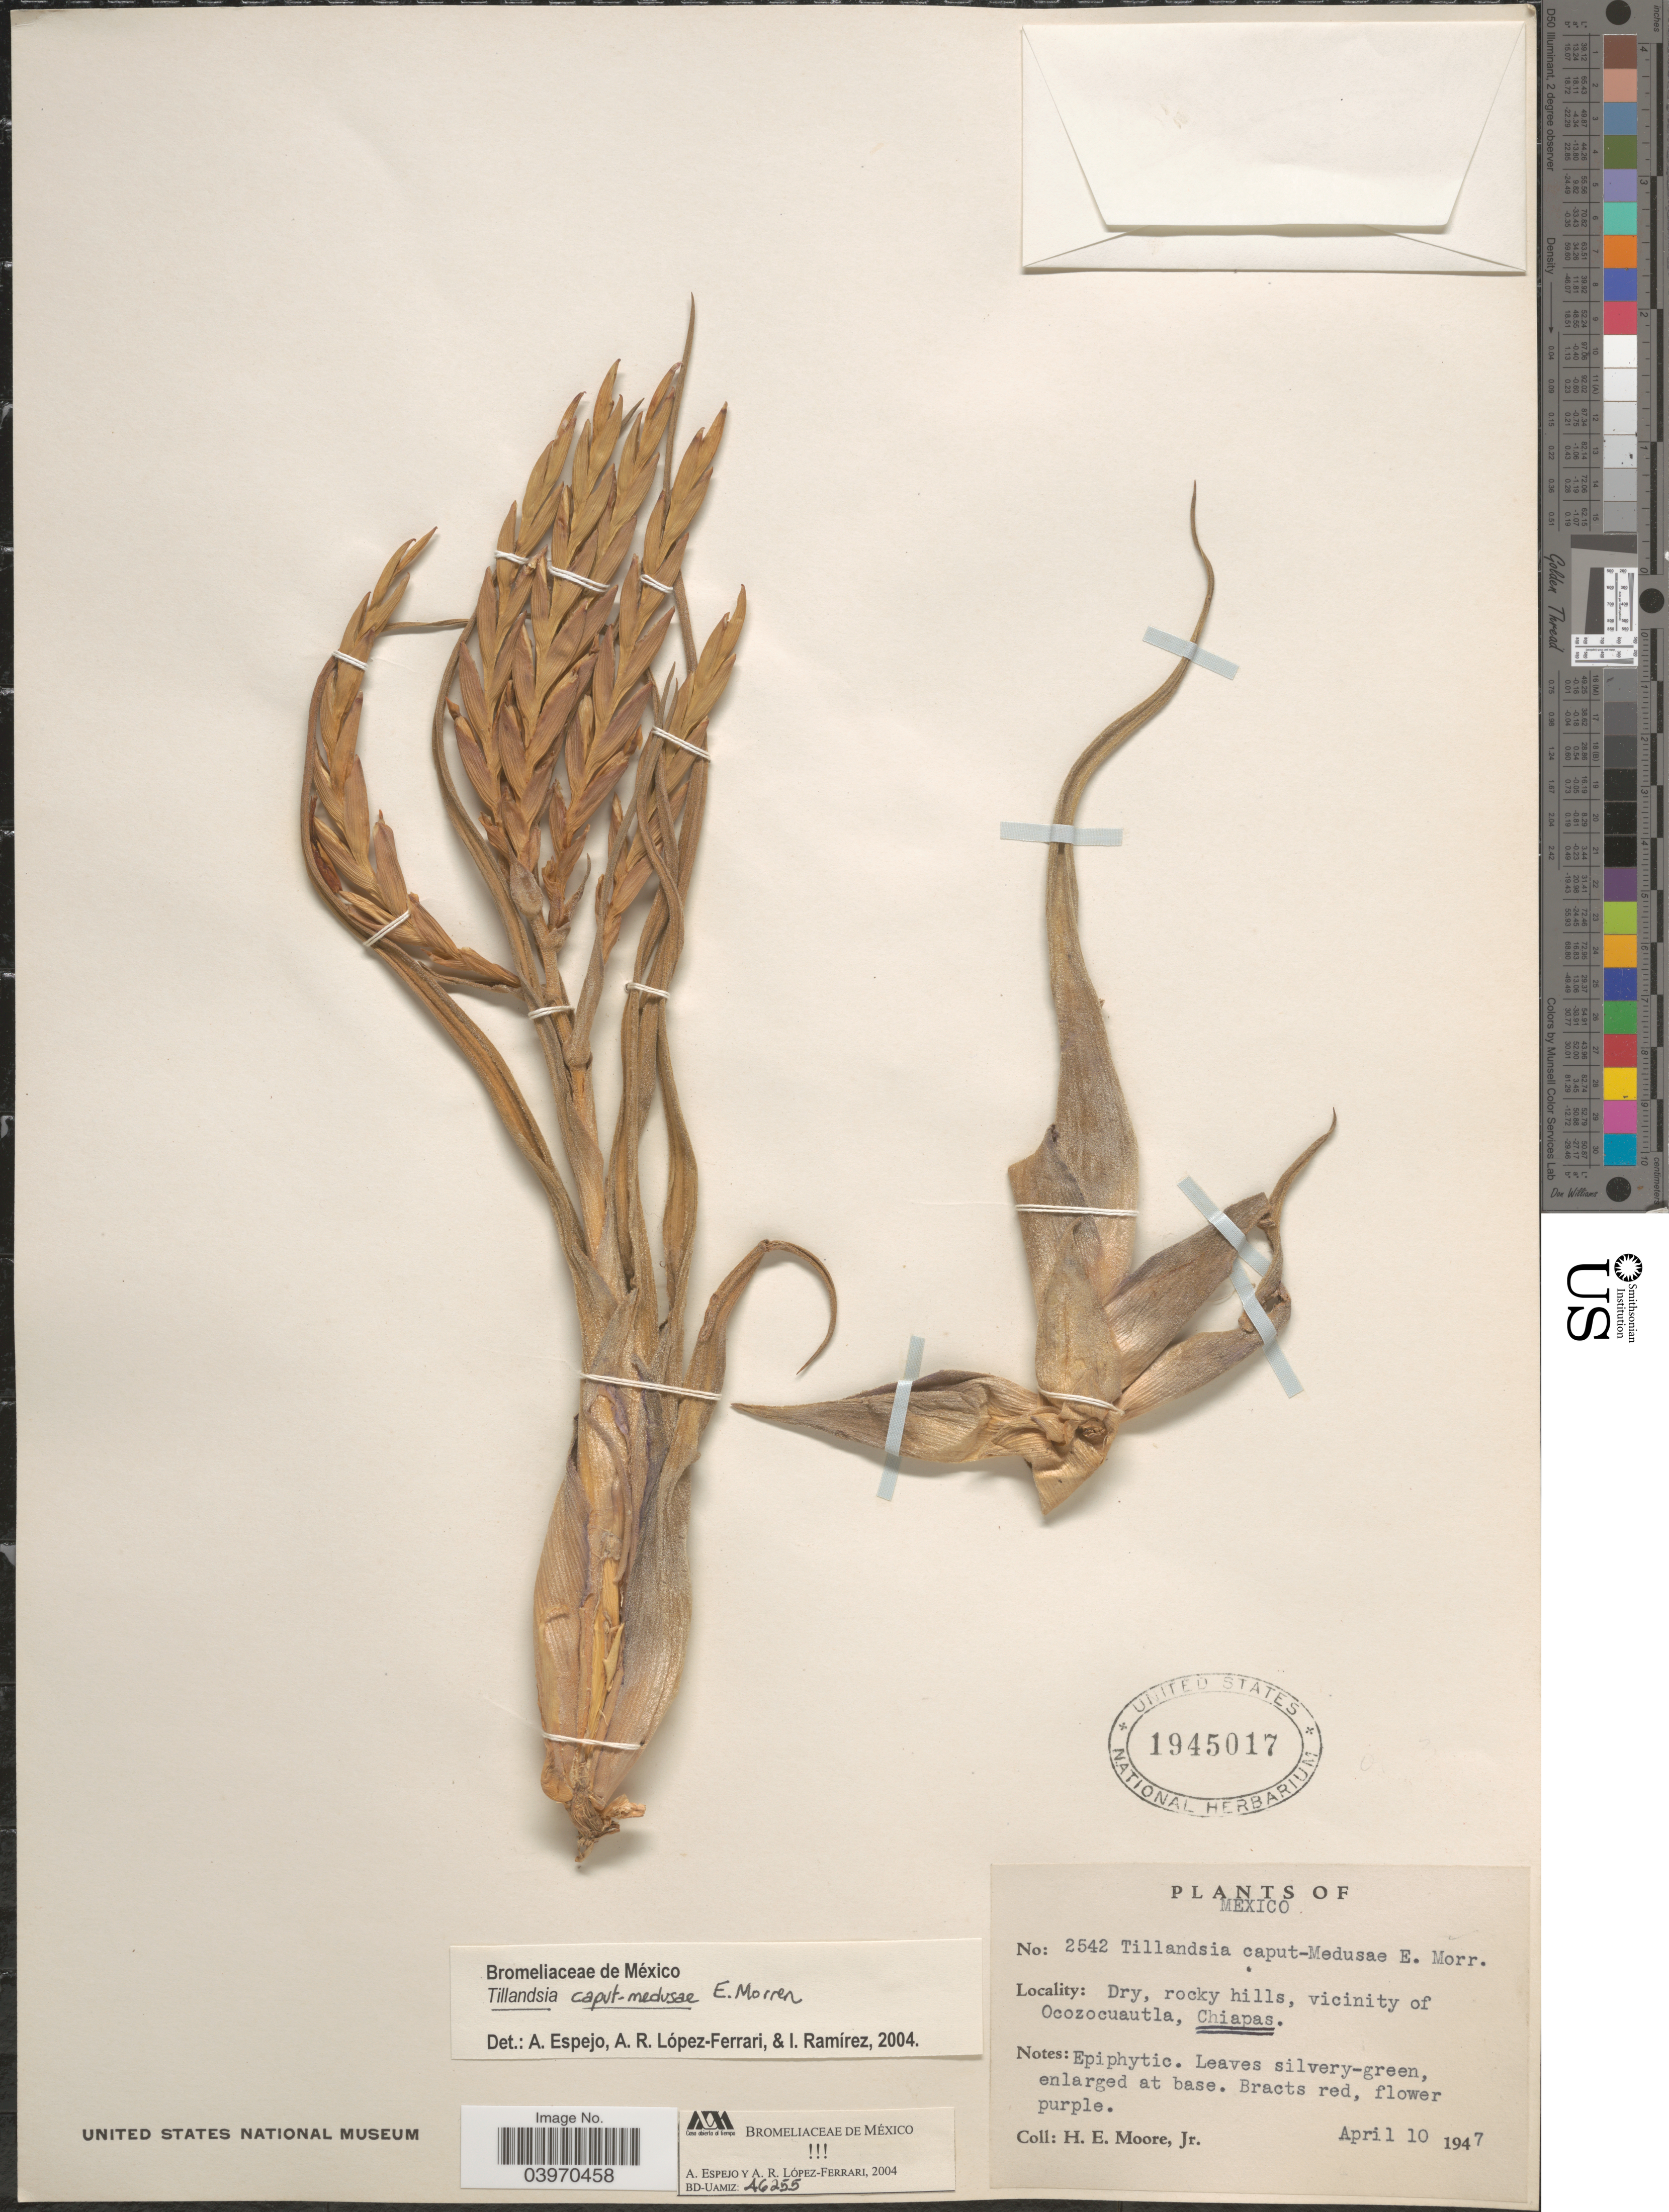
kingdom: Plantae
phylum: Tracheophyta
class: Liliopsida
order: Poales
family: Bromeliaceae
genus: Tillandsia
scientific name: Tillandsia caput-medusae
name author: É. Morren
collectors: H. E. Moore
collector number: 2542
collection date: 1947-04-10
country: Mexico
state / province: Chiapas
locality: Dry, rocky hills, vicinity of Ocozocuautla.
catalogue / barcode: US 1945017